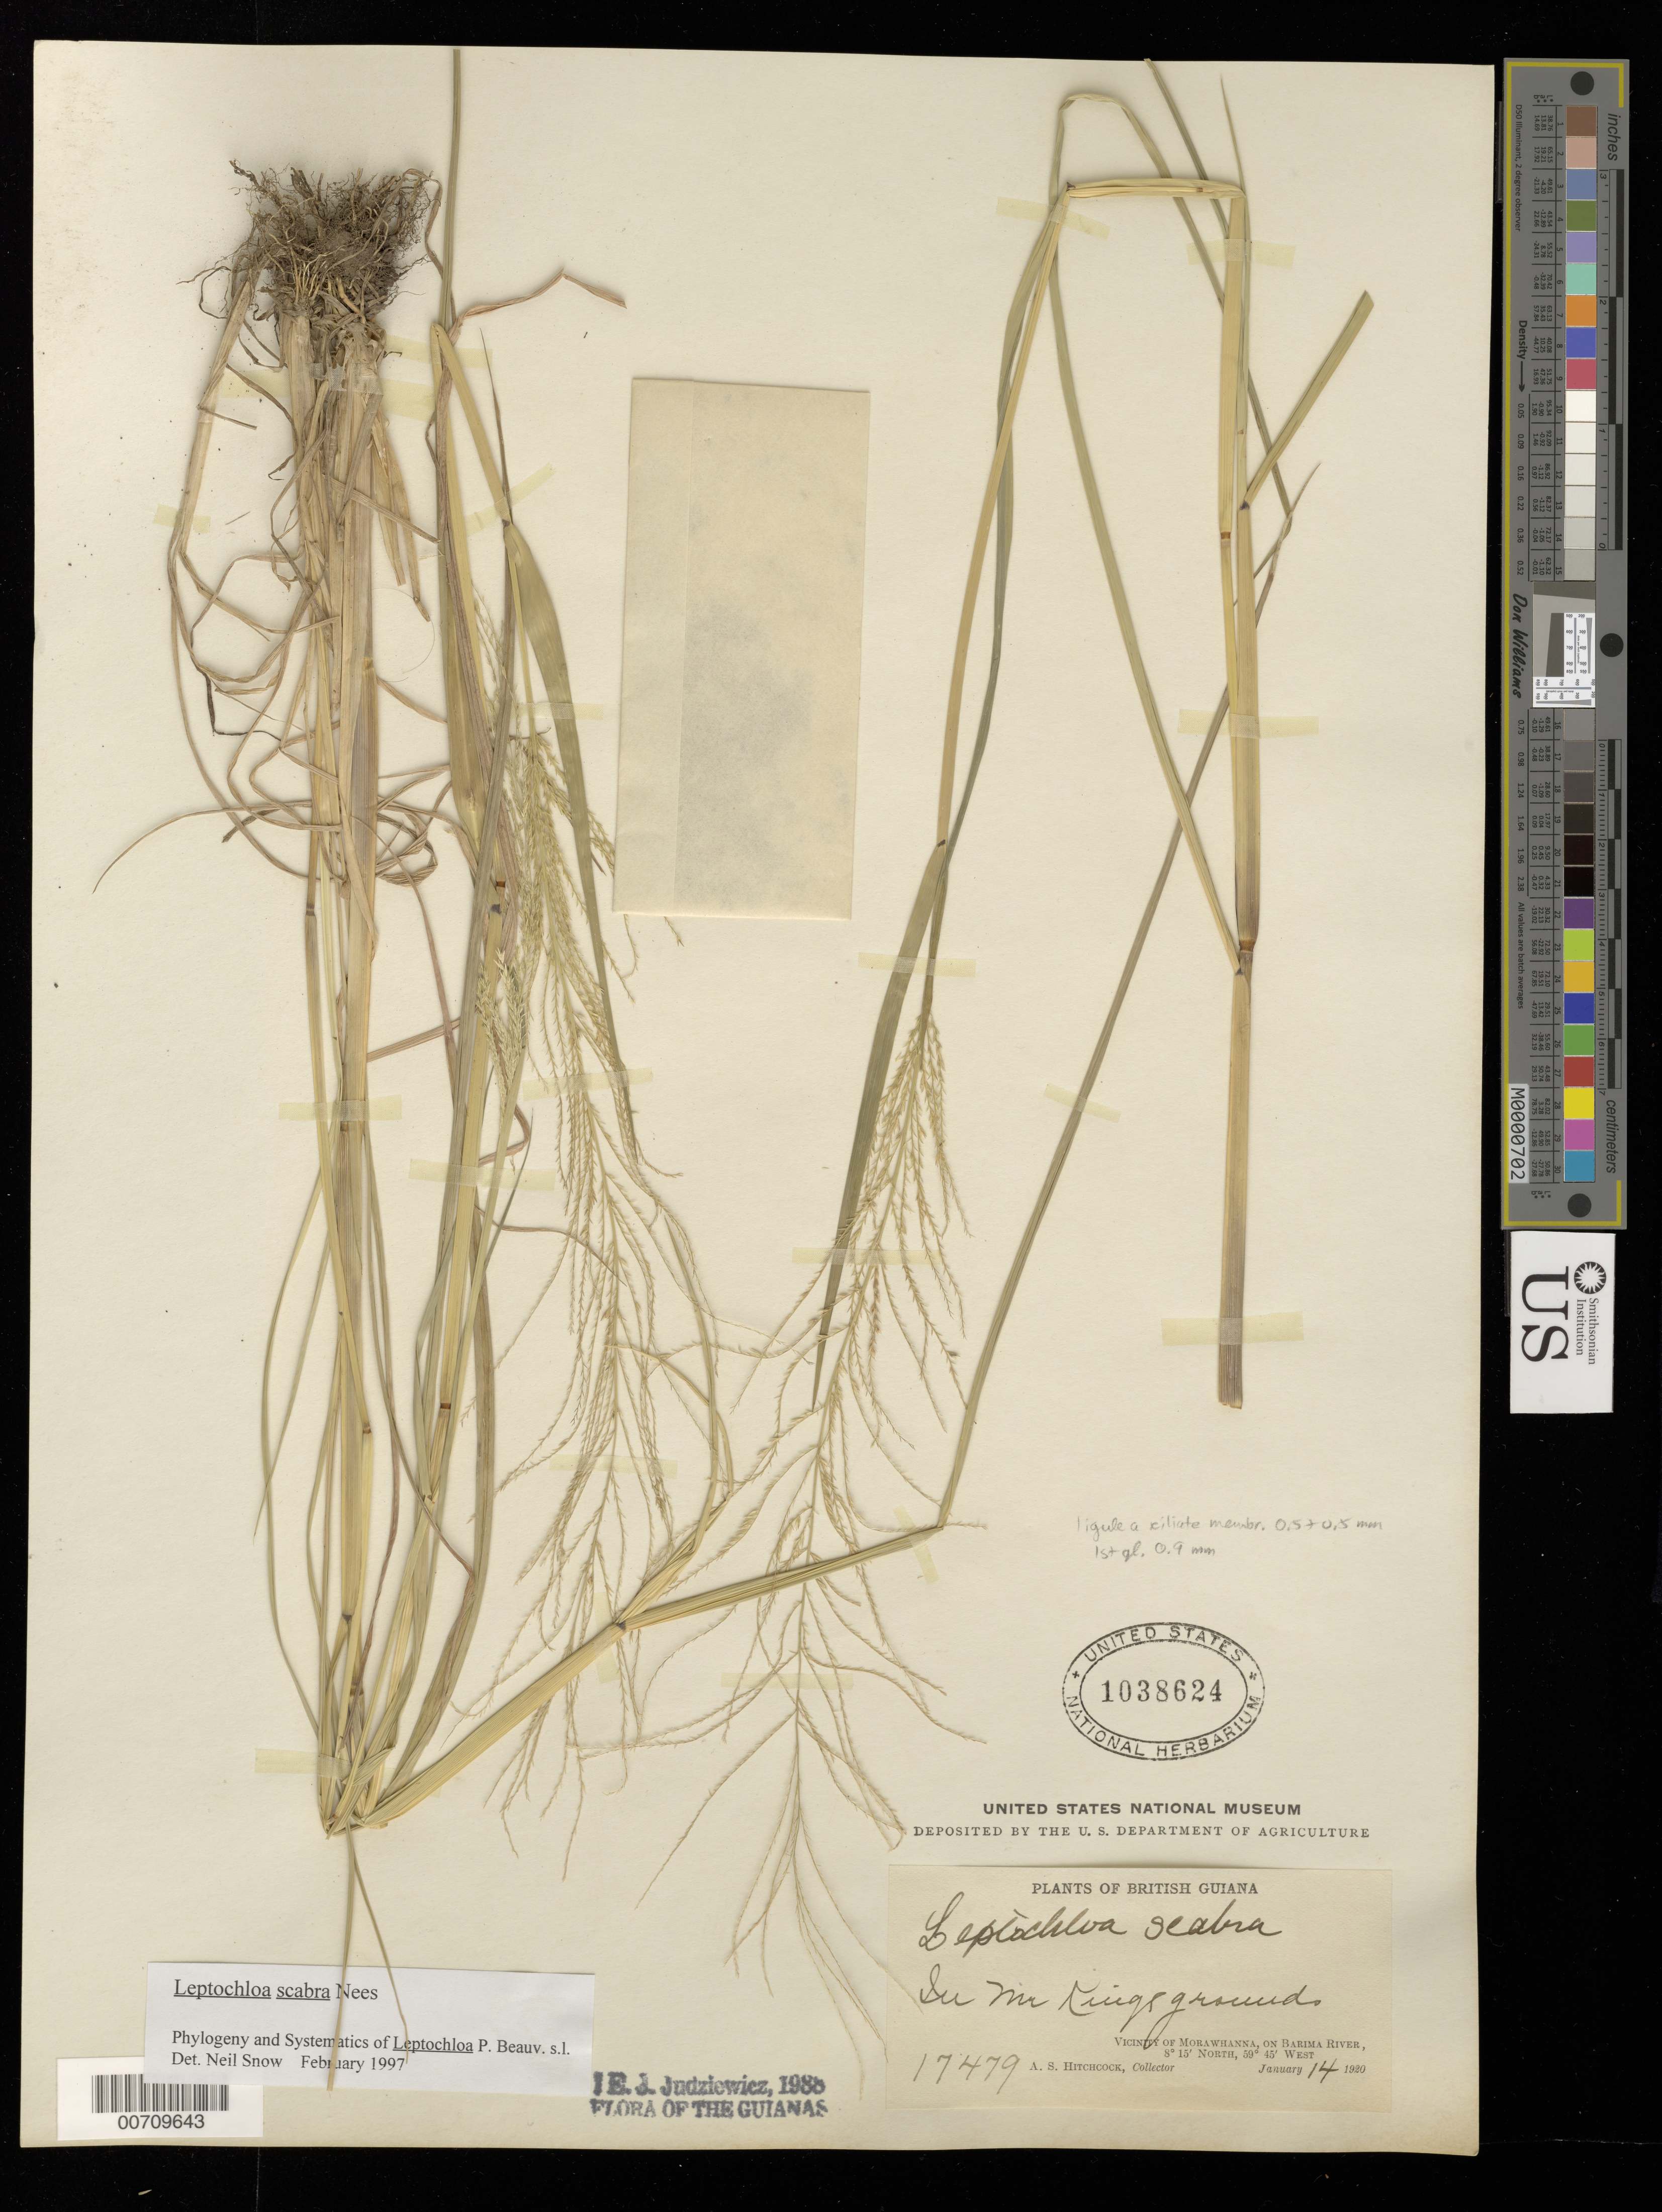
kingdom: Plantae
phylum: Tracheophyta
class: Liliopsida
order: Poales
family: Poaceae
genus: Dinebra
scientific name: Dinebra scabra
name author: (Nees) P.M. Peterson & N. Snow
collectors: A. S. Hitchcock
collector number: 17479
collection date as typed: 14-Jan-20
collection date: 1920-01-14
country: Guyana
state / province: Barima-Waini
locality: Morawhanna, vic., Barima R.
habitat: Mr. Kings grounds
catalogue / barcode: US 1038624